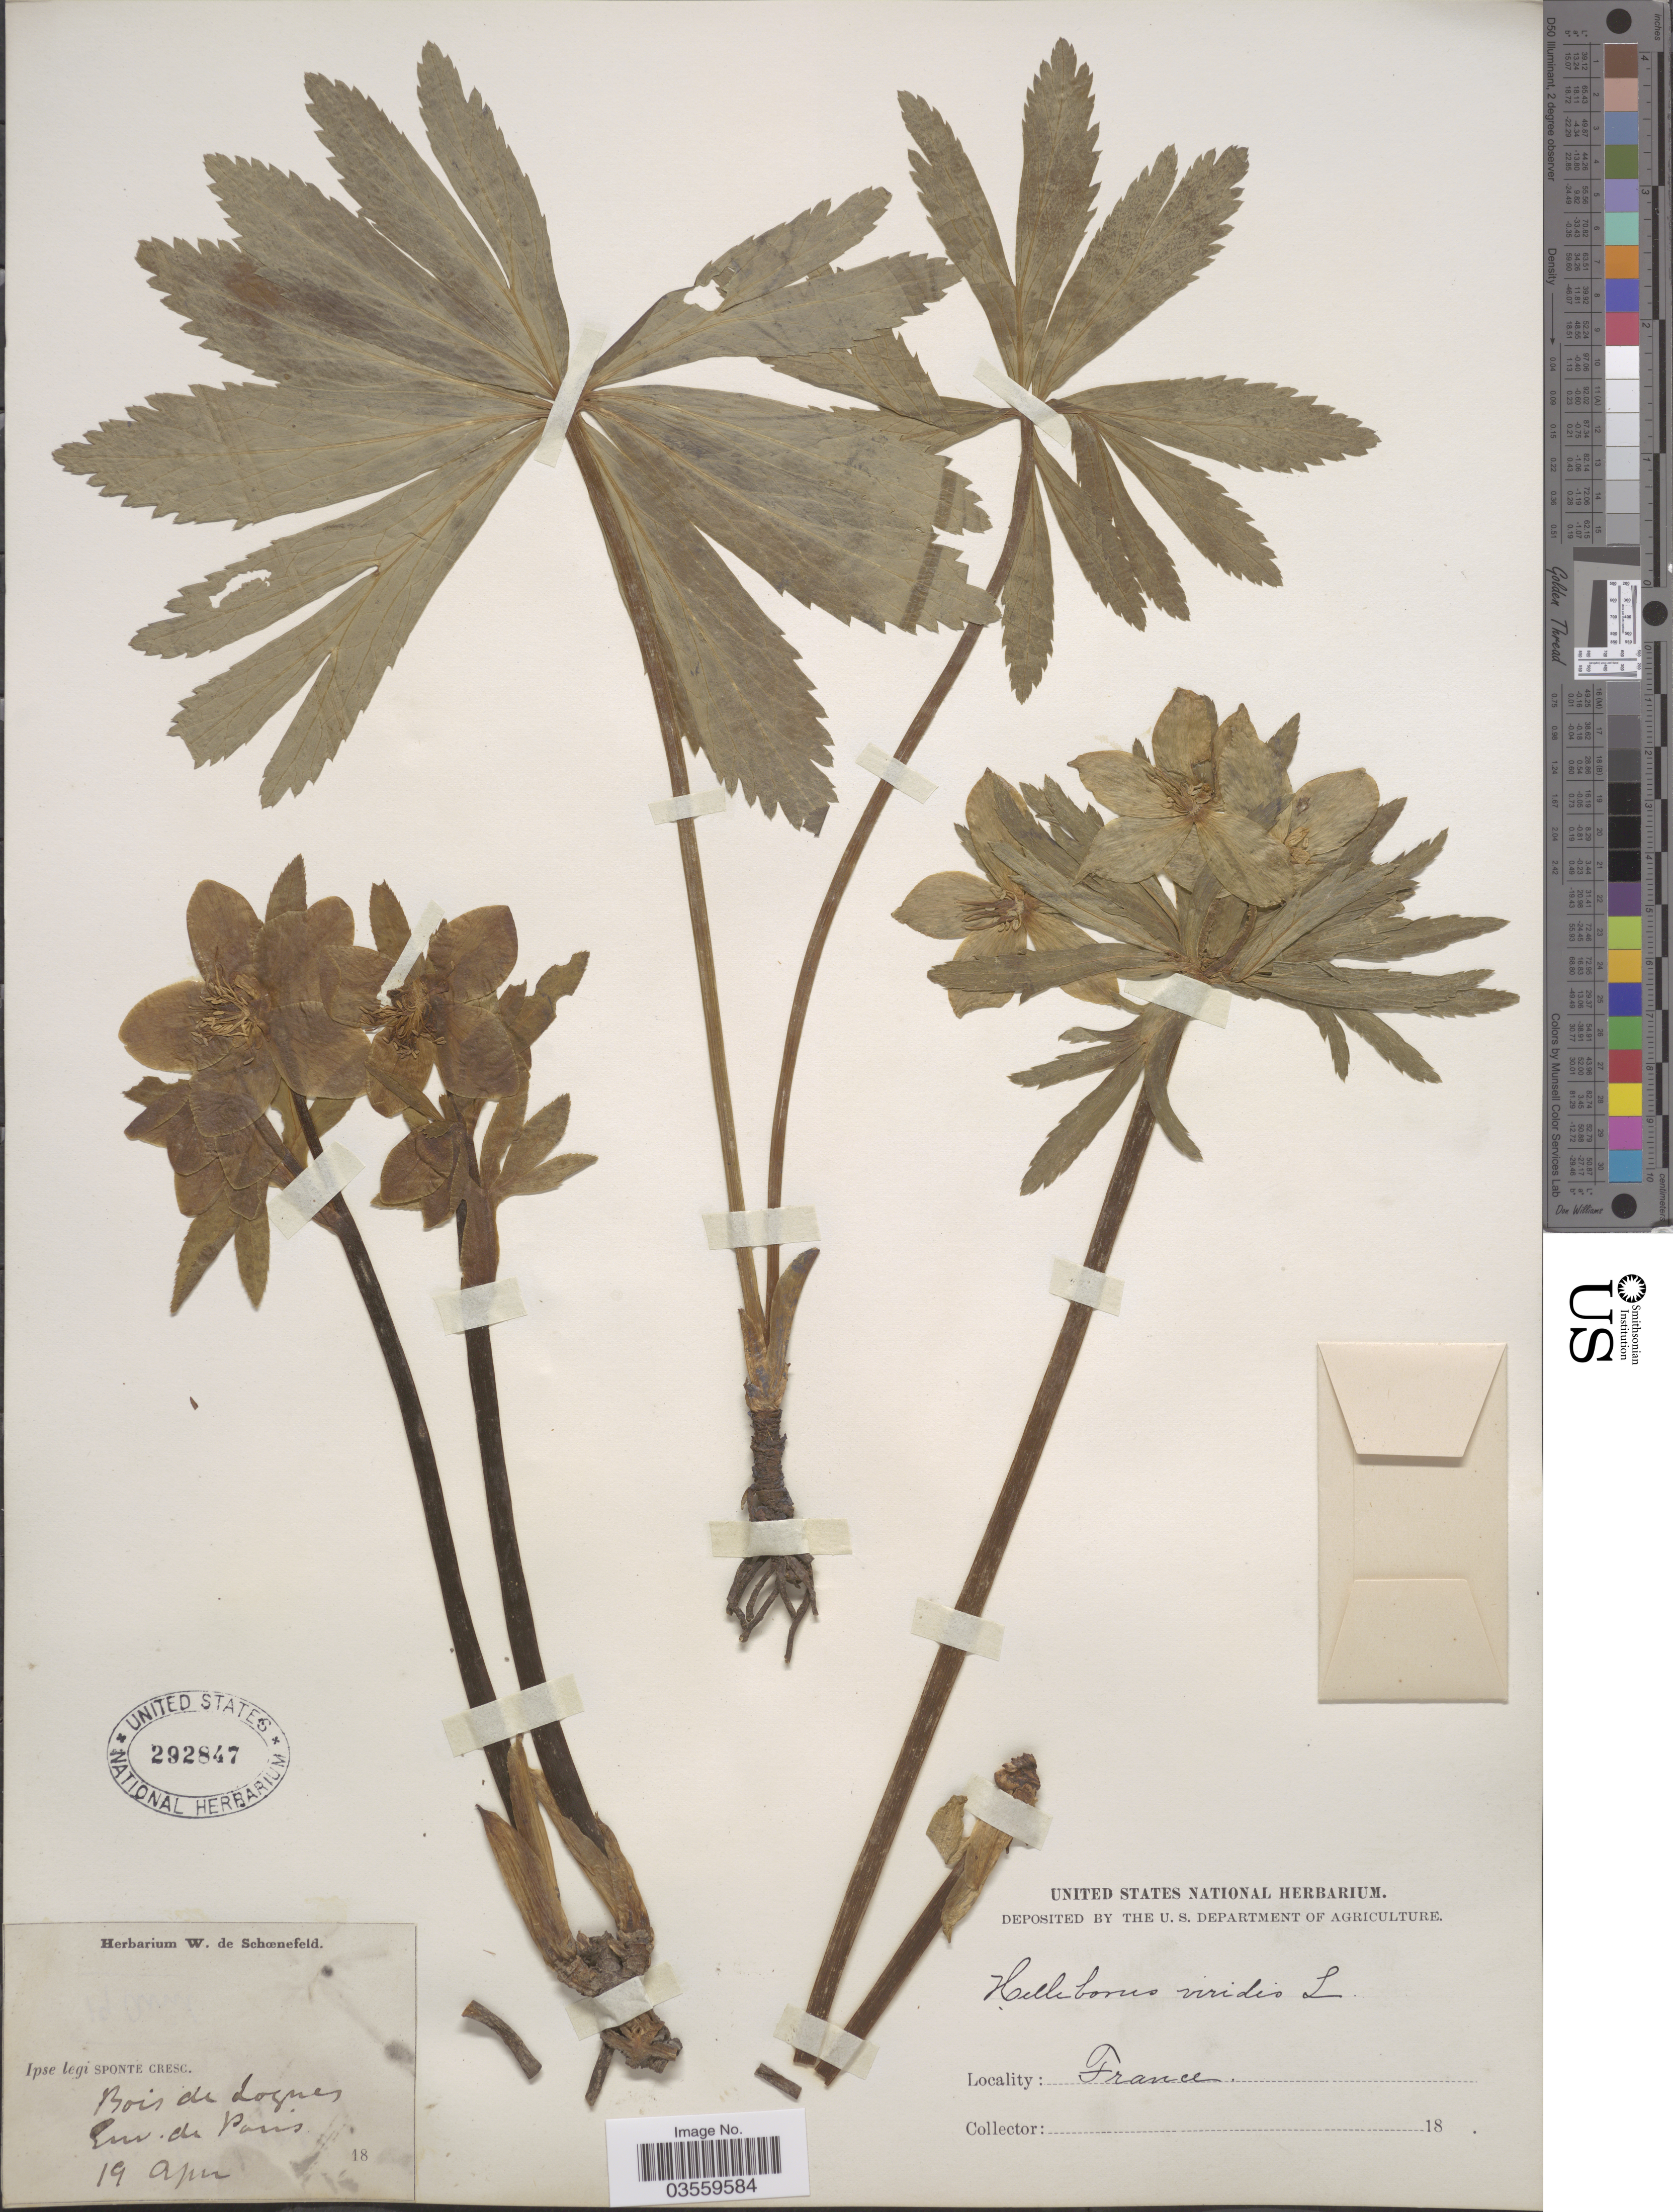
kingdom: Plantae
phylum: Tracheophyta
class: Magnoliopsida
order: Ranunculales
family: Ranunculaceae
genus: Helleborus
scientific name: Helleborus viridis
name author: L.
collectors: W. Schoenefeld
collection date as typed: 19 Apr 18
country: France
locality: Bois de Lognes. Env de Paris.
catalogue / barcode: US 292847